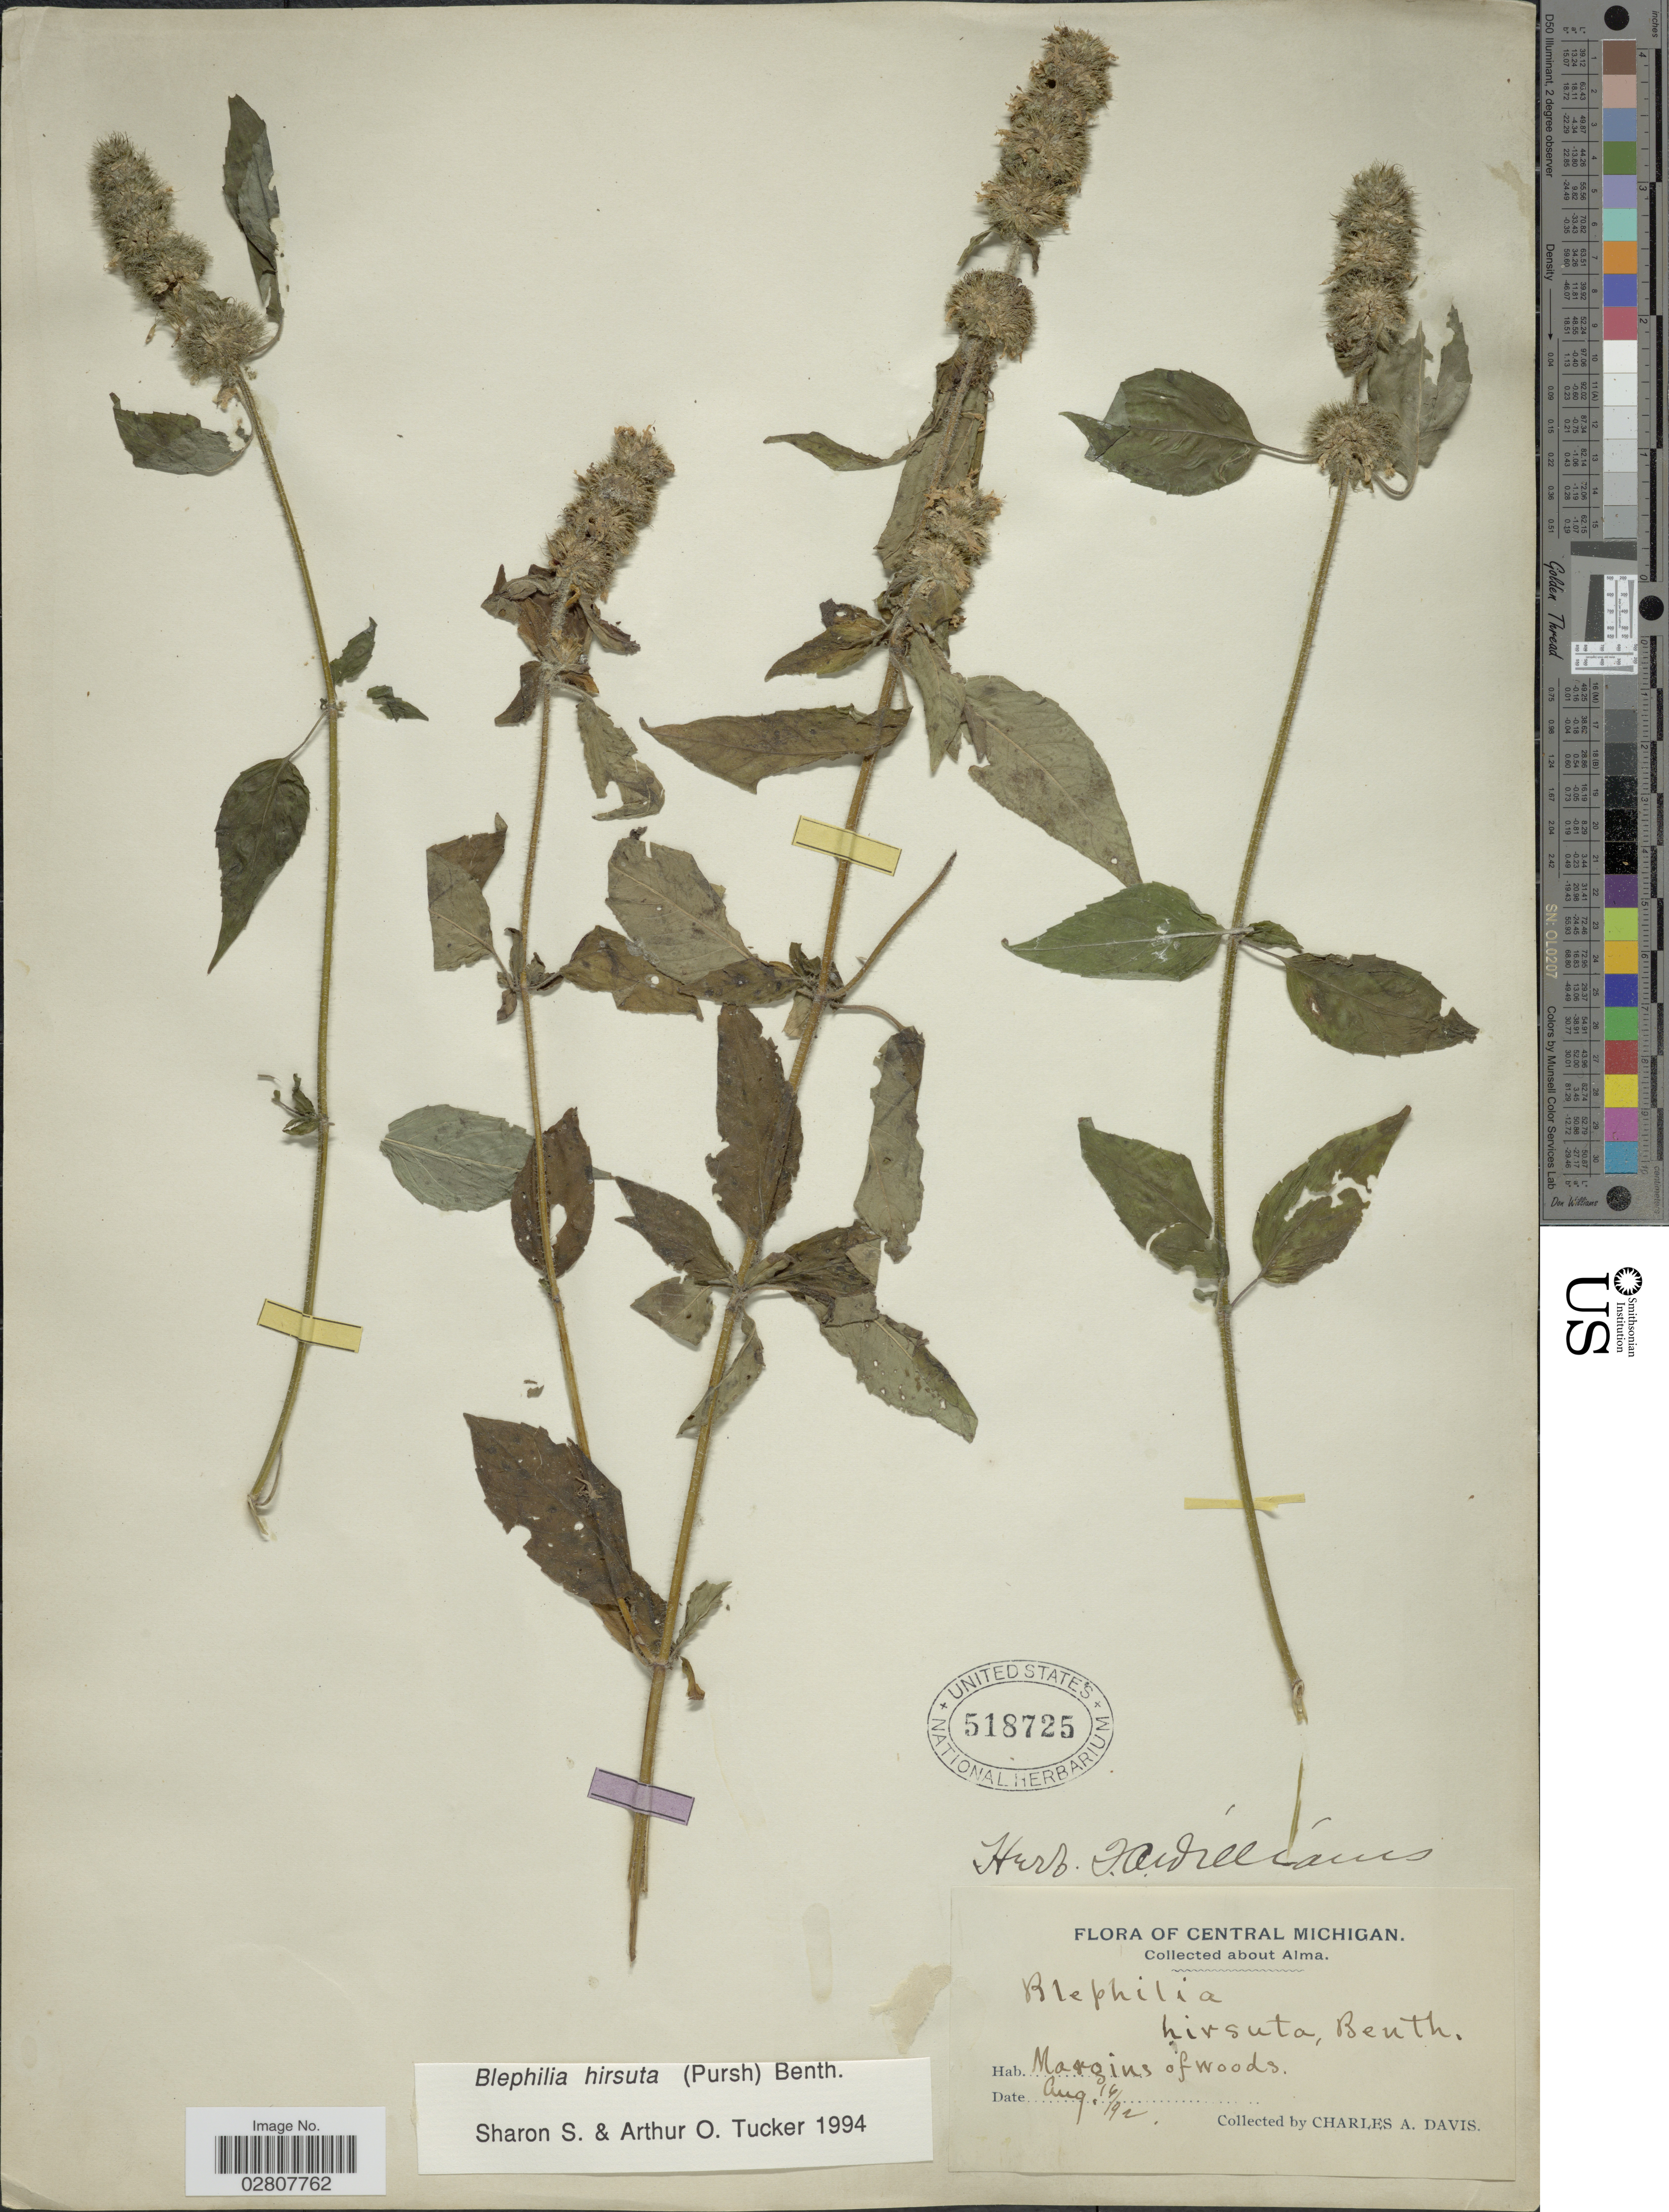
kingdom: Plantae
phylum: Tracheophyta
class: Magnoliopsida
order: Lamiales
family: Lamiaceae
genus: Blephilia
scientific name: Blephilia hirsuta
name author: (Pursh) Benth.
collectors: C. Davis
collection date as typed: Transcribed d/m/y: 14/8/92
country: United States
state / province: Michigan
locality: Central Michigan. Alma. Margins of woods.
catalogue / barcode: US 518725